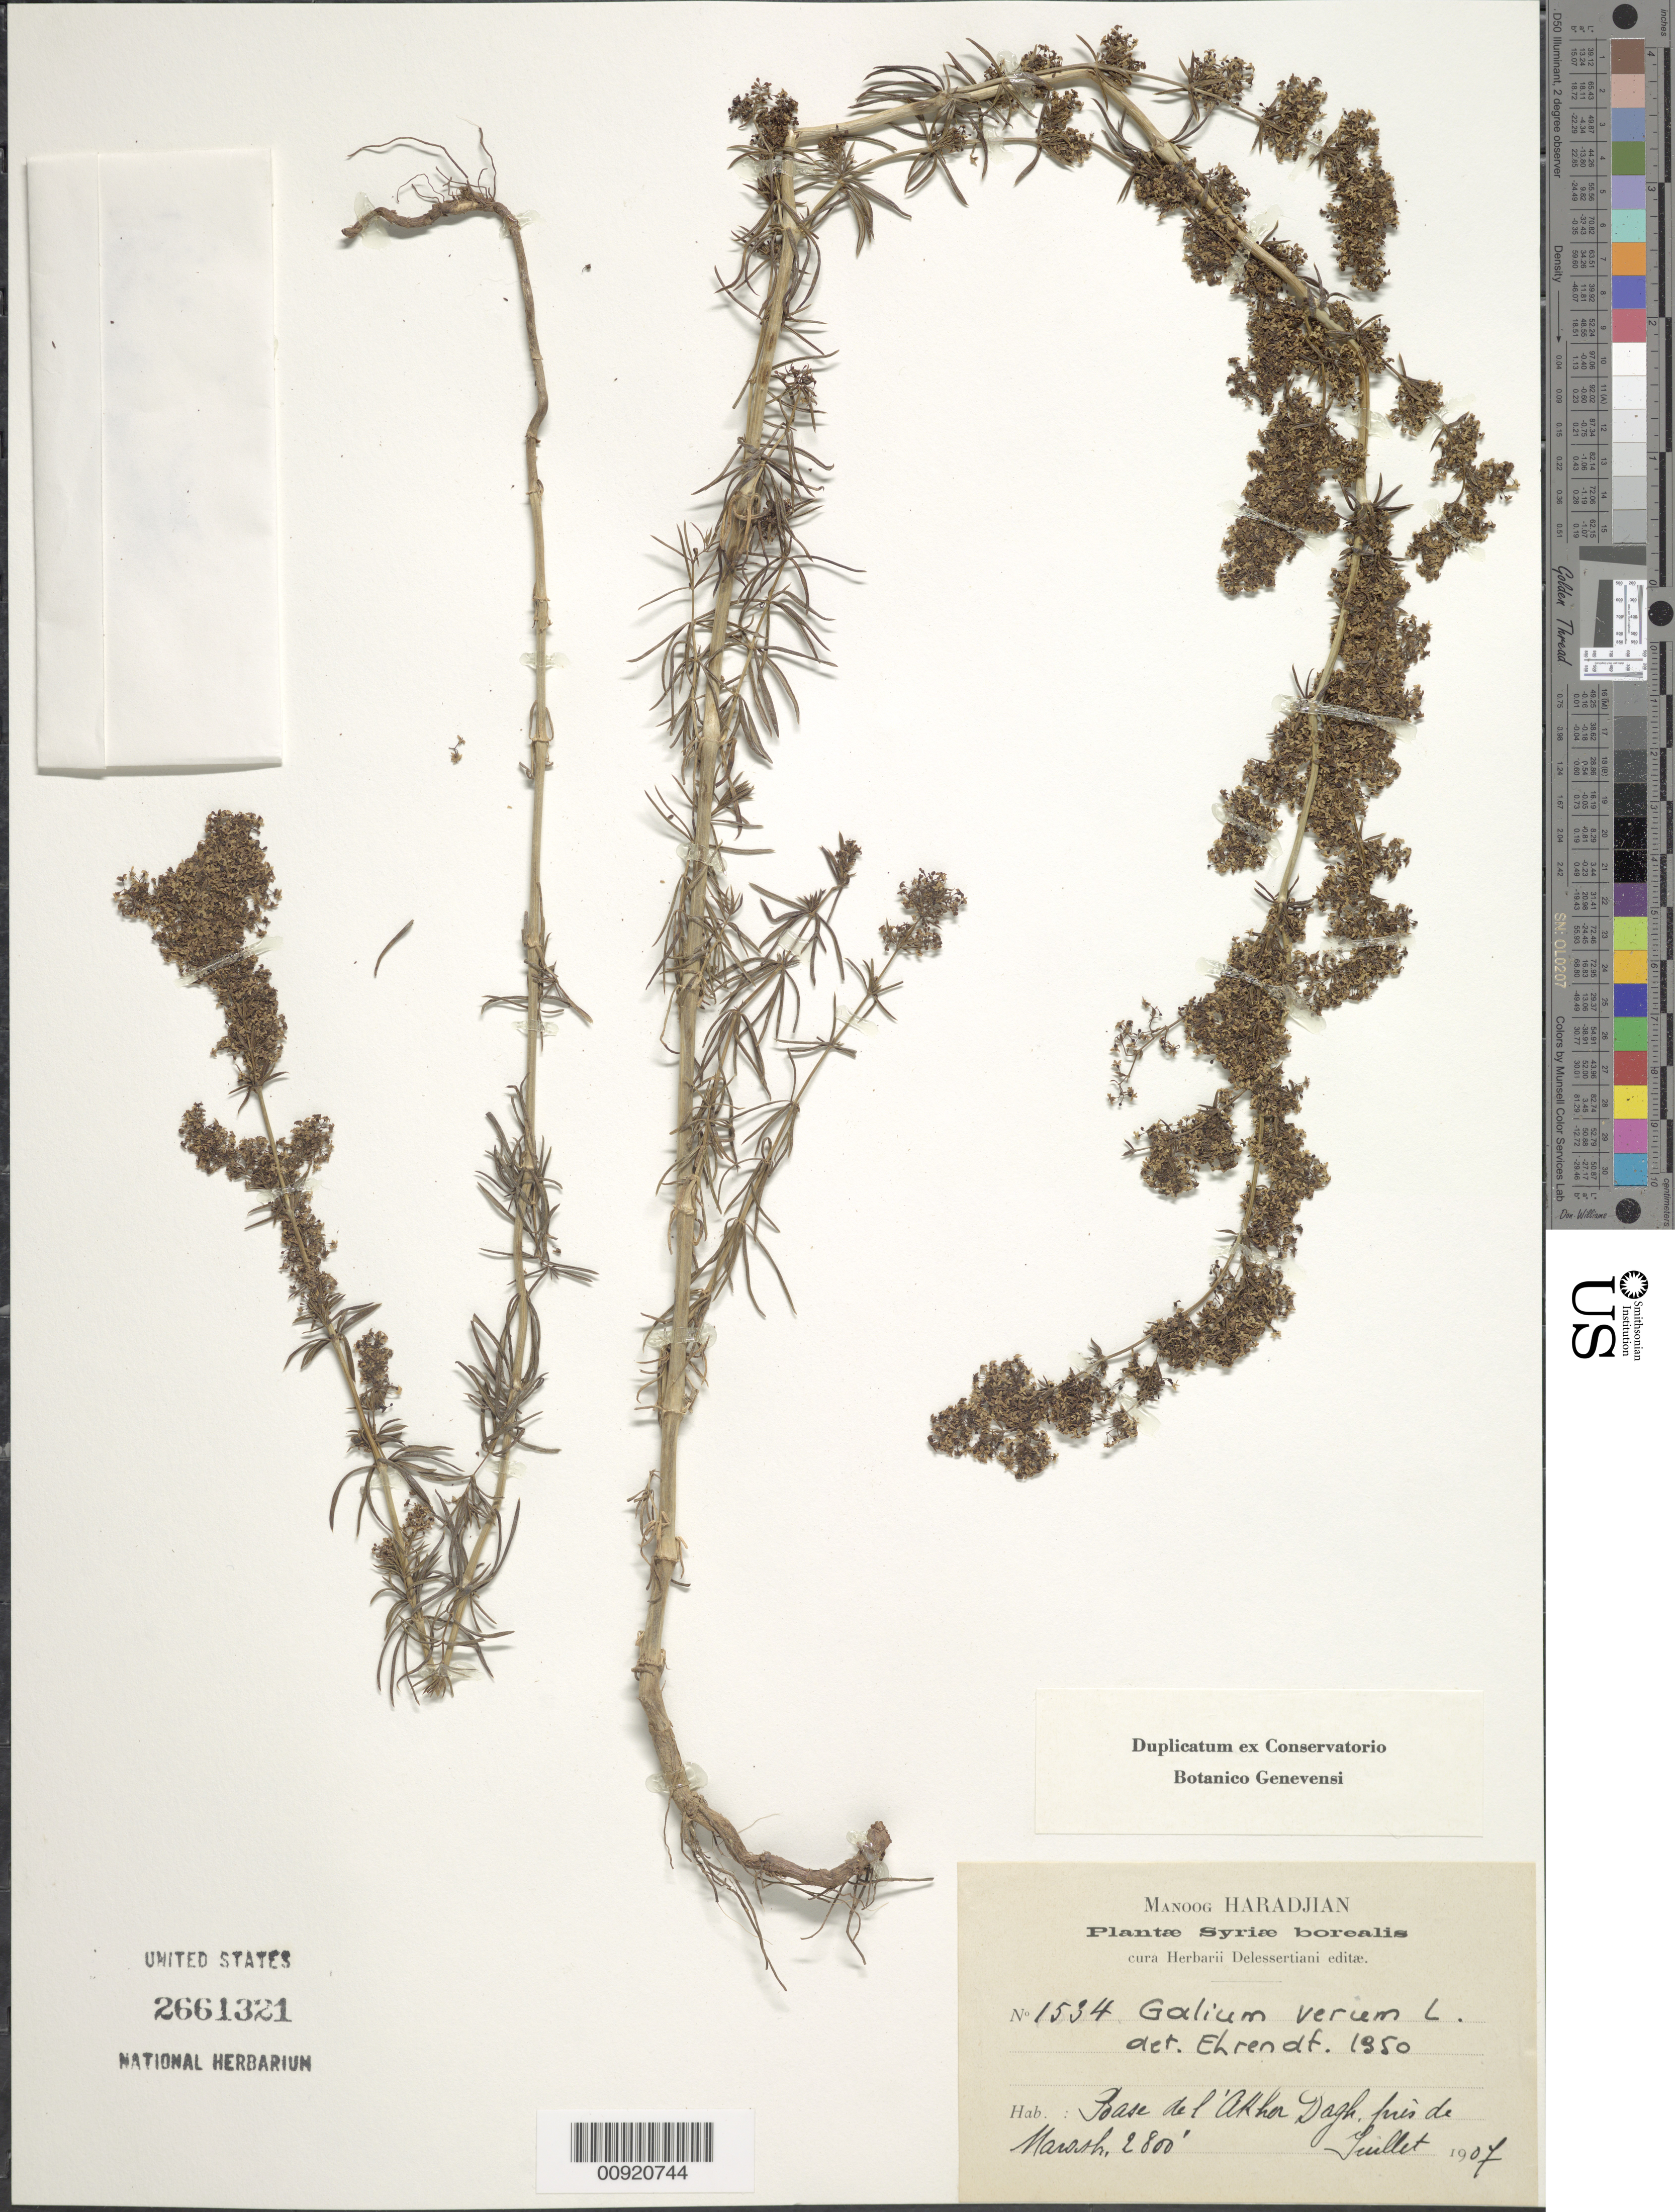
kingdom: Plantae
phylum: Tracheophyta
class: Magnoliopsida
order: Gentianales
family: Rubiaceae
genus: Galium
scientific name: Galium verum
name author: L.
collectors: M. Haradjian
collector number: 1534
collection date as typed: Jul 1907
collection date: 1907-07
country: Syria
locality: Plantae Syriae borealis; Hab: []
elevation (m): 853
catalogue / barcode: US 2661321